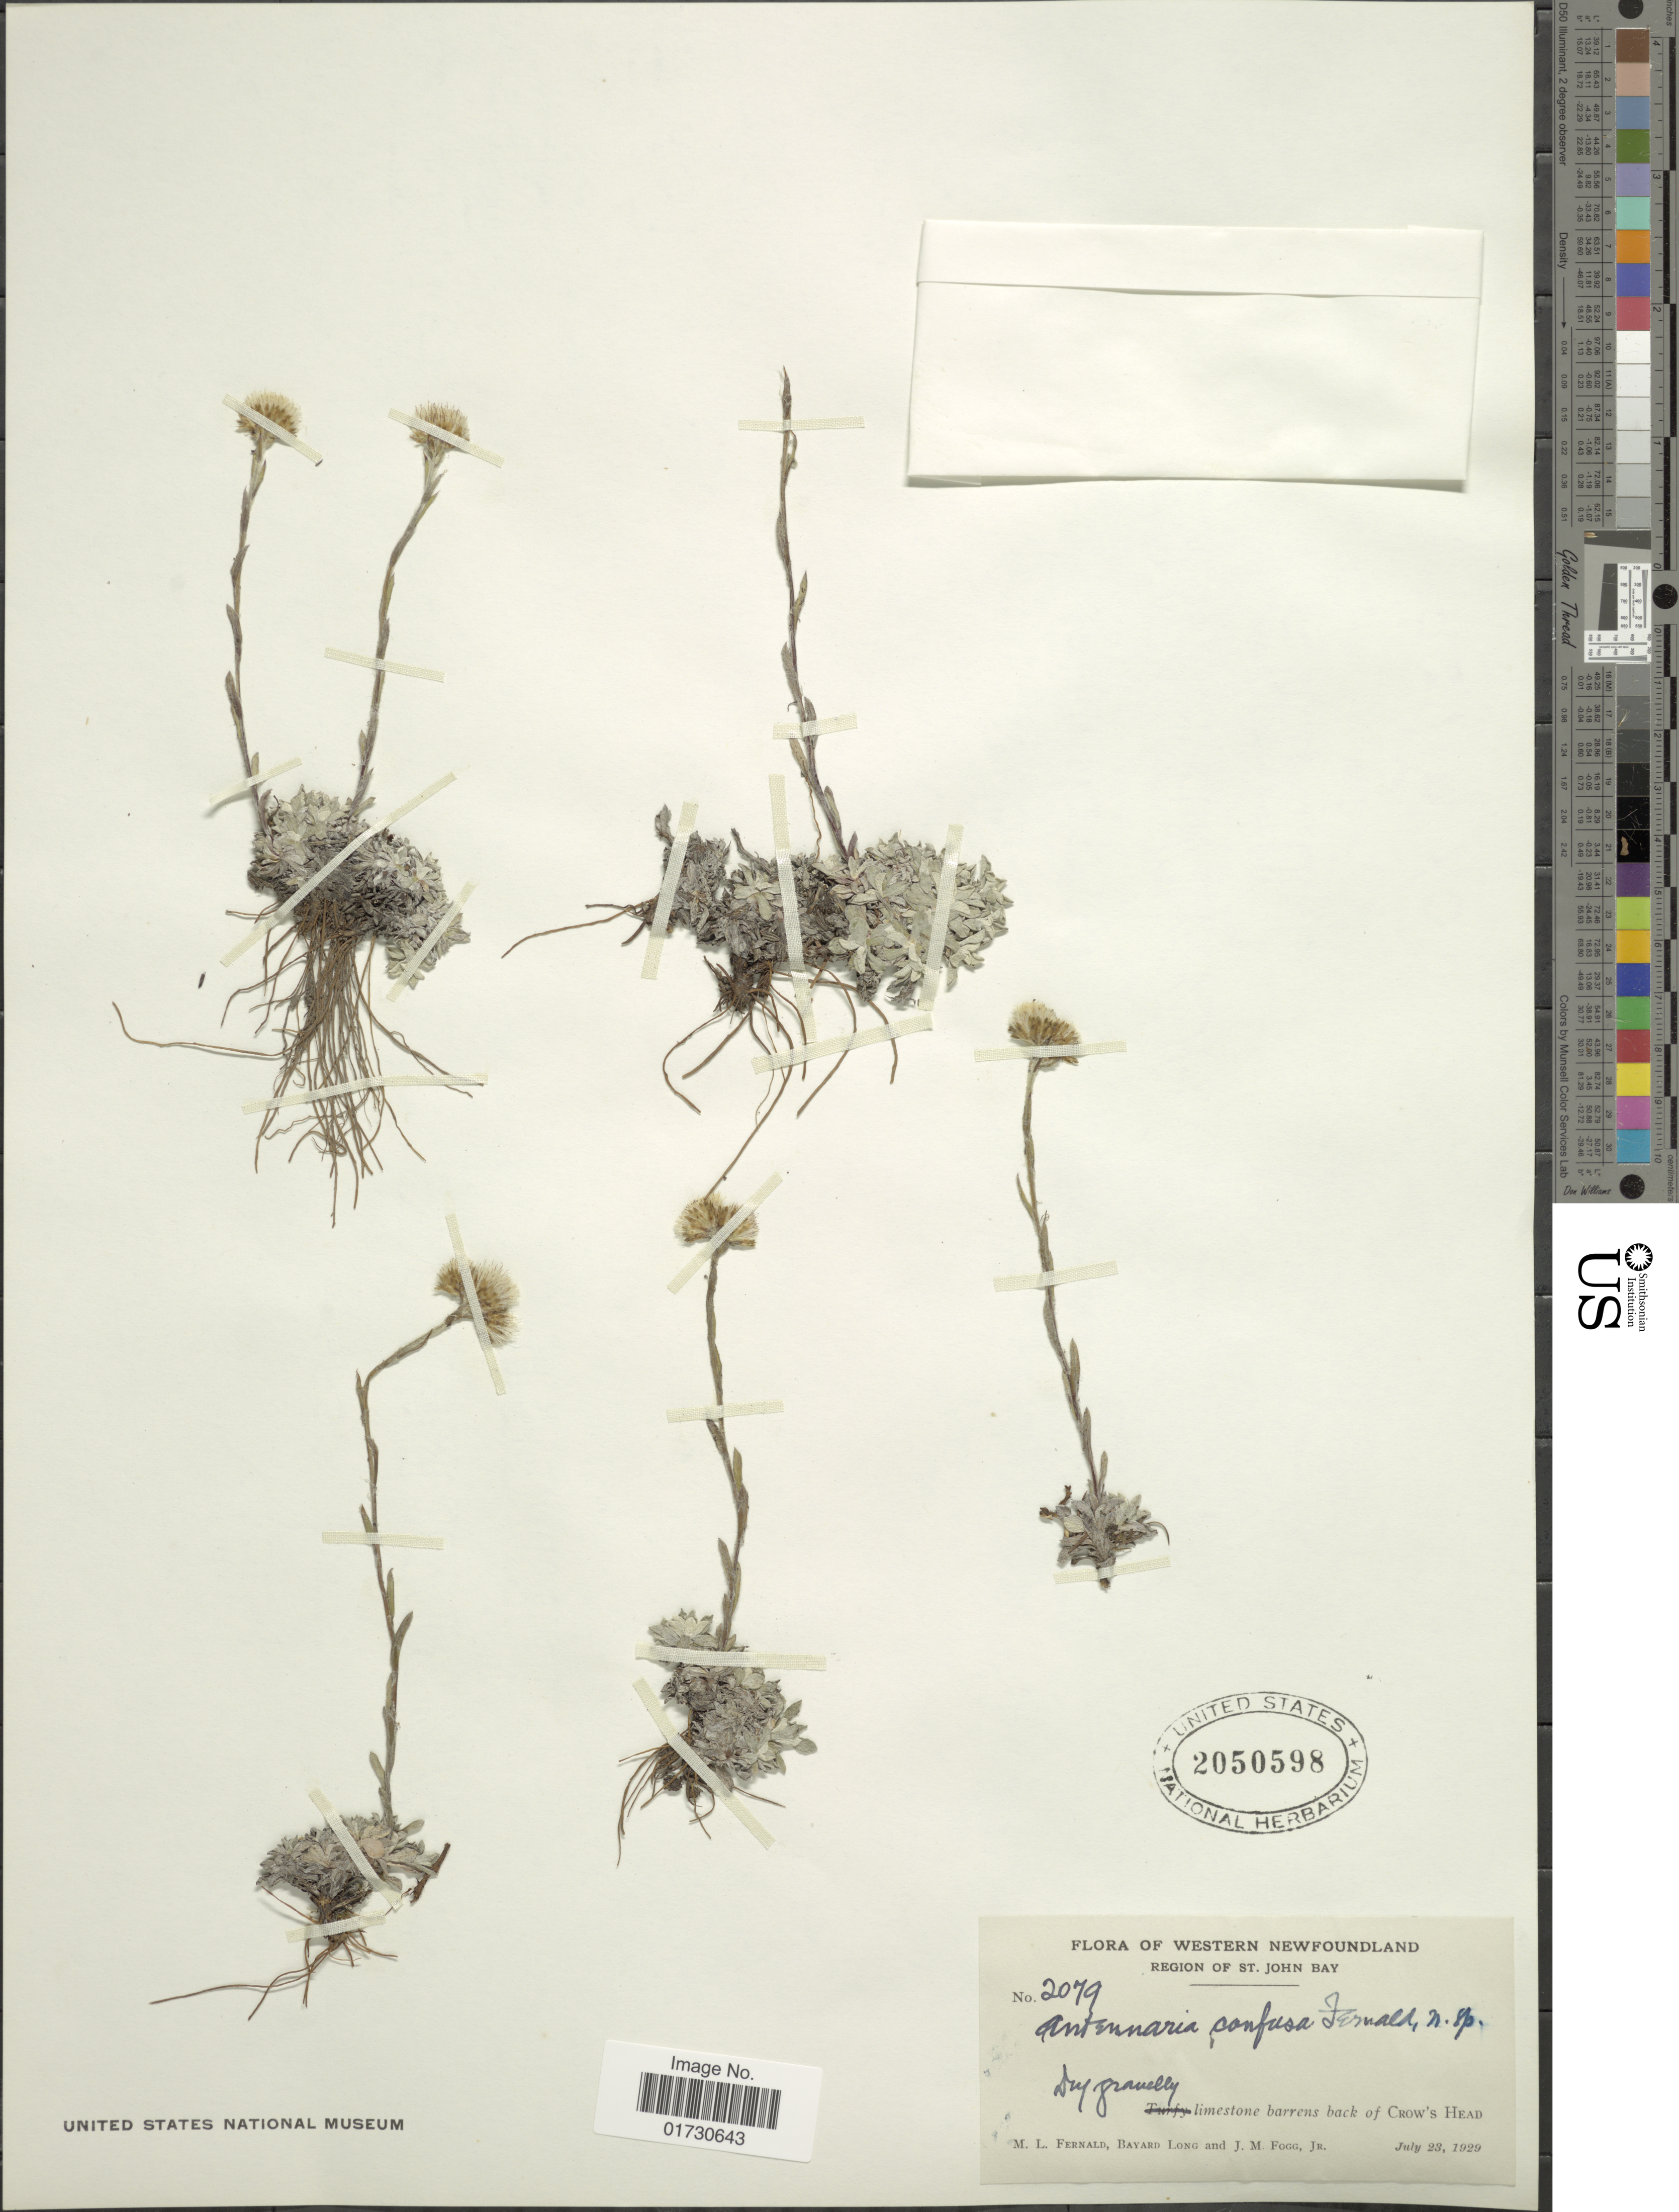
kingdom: Plantae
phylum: Tracheophyta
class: Magnoliopsida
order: Asterales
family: Asteraceae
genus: Antennaria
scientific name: Antennaria confusa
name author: Fernald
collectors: M. L. Fernald, B. Long & J. Fogg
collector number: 2079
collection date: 1929-07-23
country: Canada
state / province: Newfoundland and Labrador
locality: Western Newfoundland, Region of St. John Bay, limestone barrens back of Crow's Head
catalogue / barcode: US 2050598